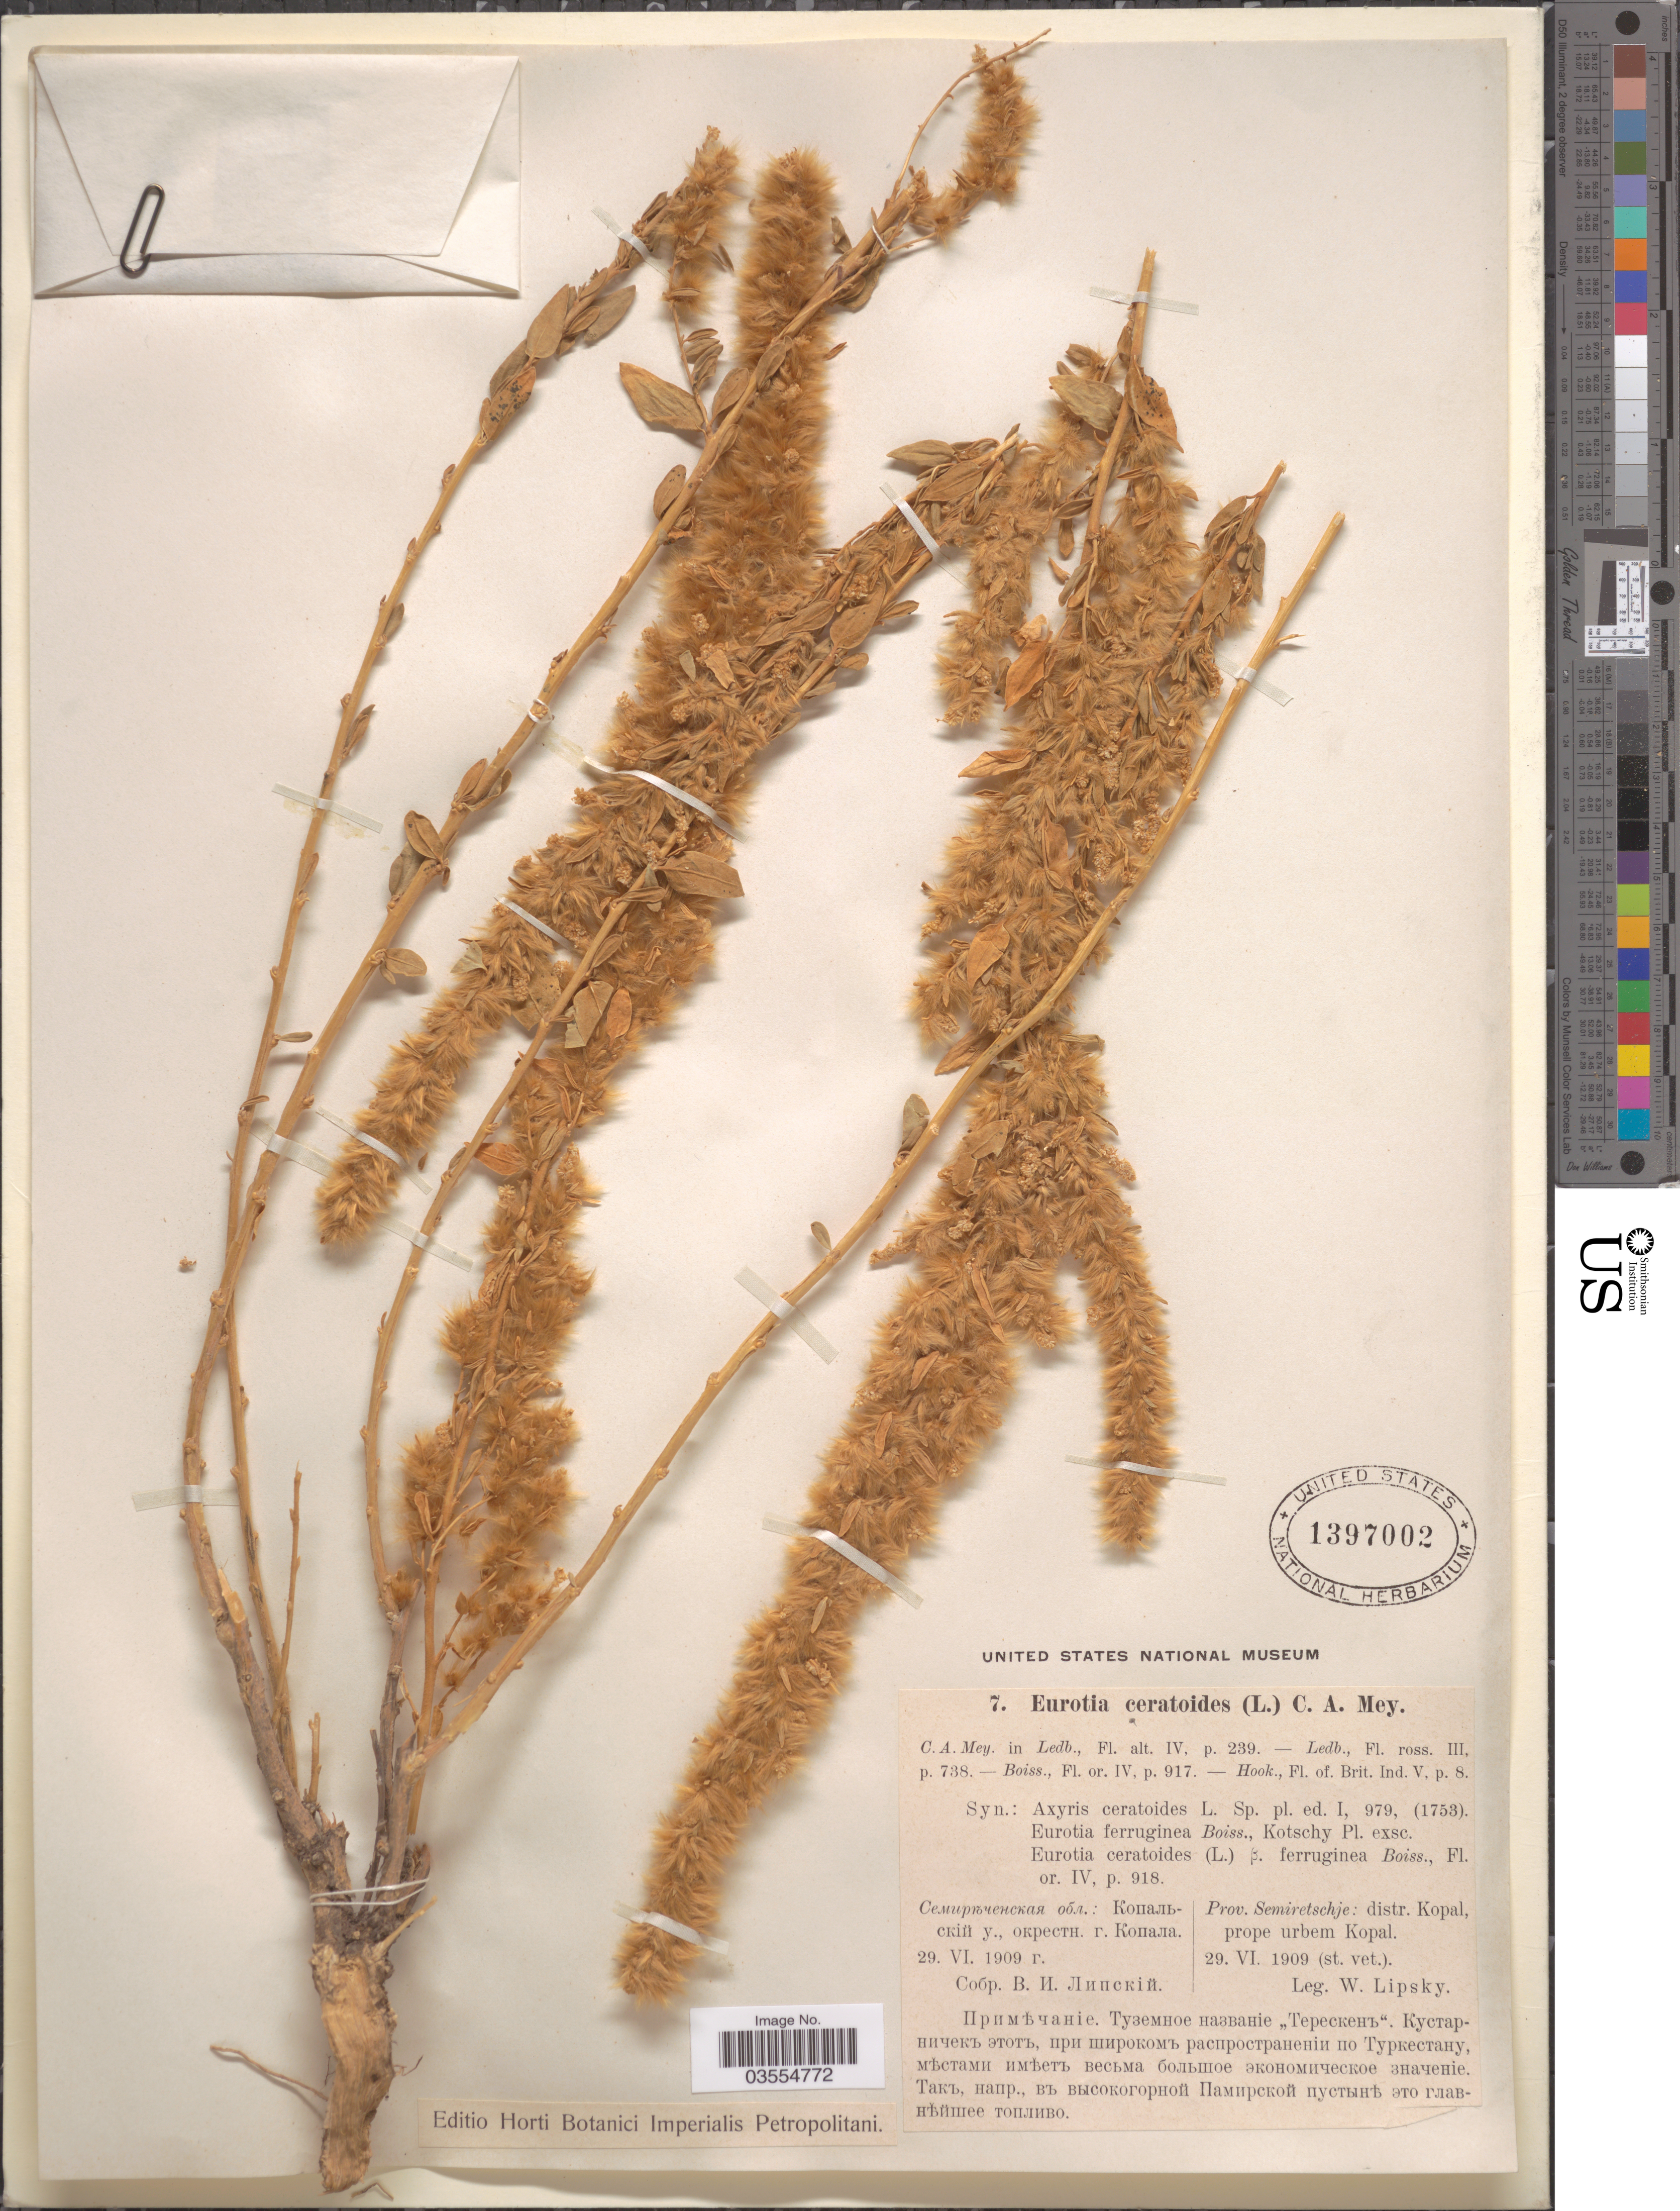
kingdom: Plantae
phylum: Tracheophyta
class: Magnoliopsida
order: Caryophyllales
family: Amaranthaceae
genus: Krascheninnikovia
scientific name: Krascheninnikovia ceratoides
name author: (L.) Gueldenst.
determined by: U.S. National Herbarium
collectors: W. Lipsky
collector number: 7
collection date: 1909-06-22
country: Kazakhstan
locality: Prov. Semiretschje: distr. Kopal, prope urbem Kopal.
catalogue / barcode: US 1397002